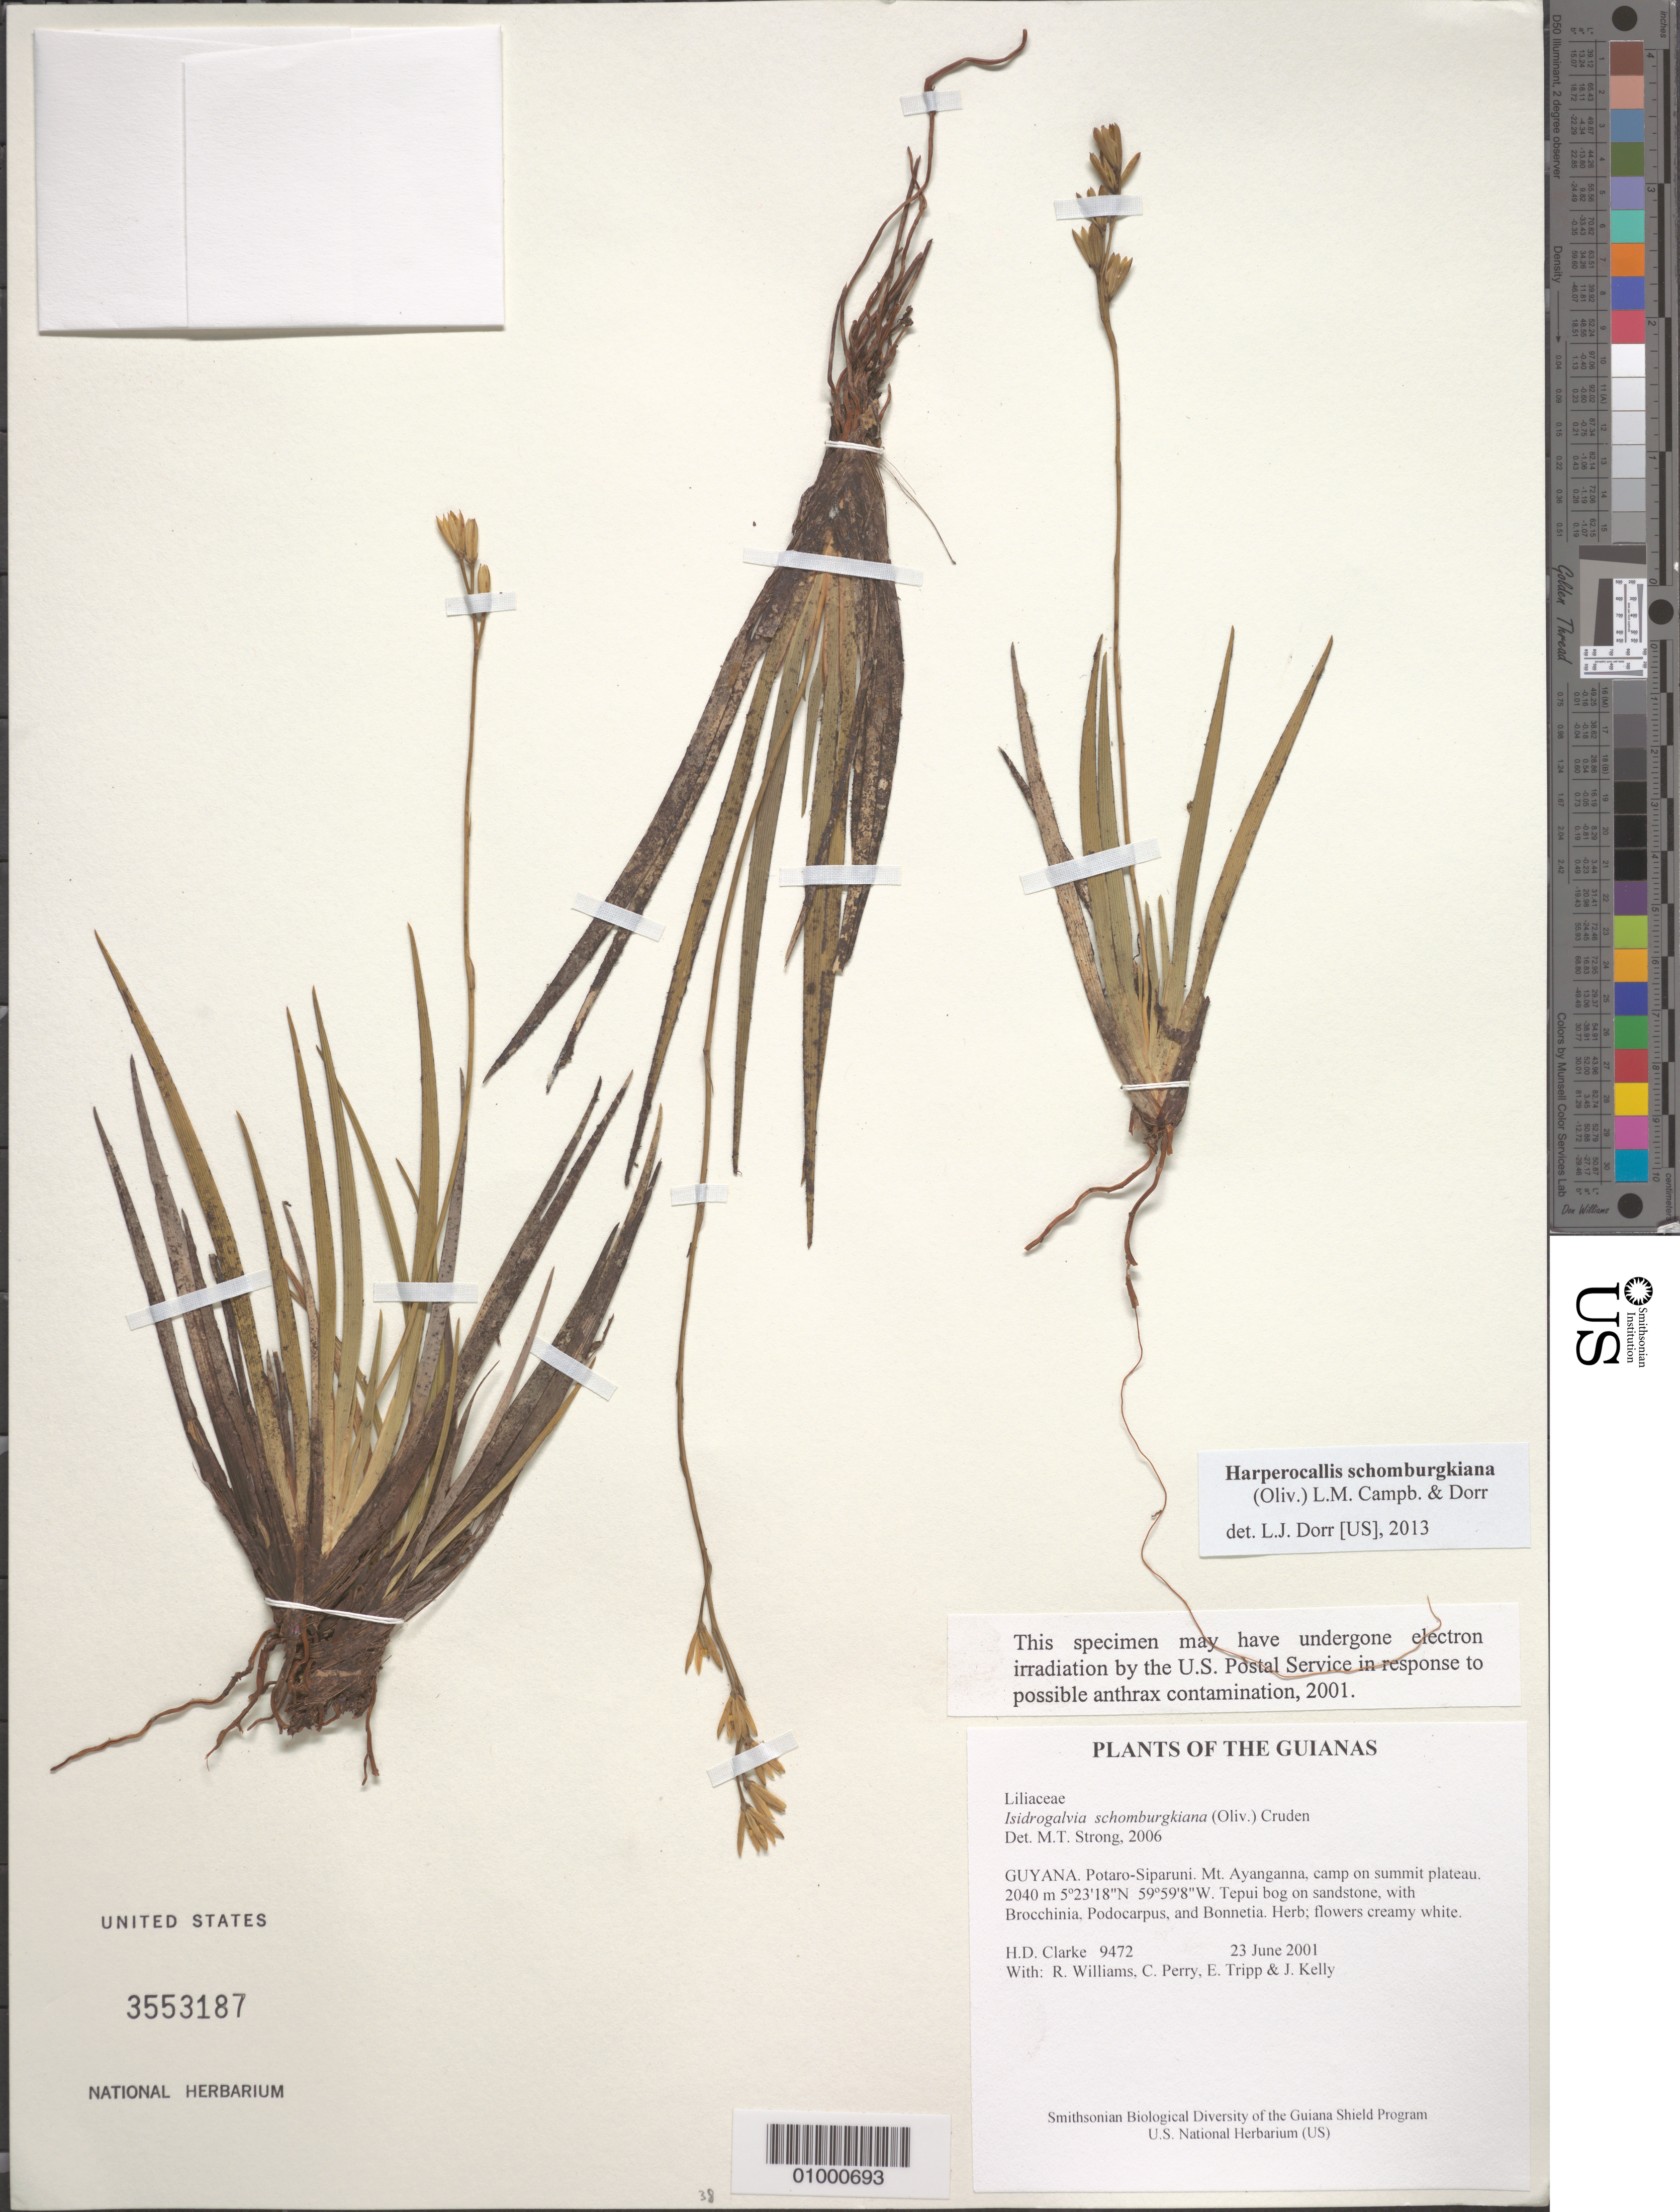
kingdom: Plantae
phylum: Tracheophyta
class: Liliopsida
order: Alismatales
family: Tofieldiaceae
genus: Harperocallis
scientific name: Harperocallis schomburgkiana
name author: (Oliv.) L.M. Campb. & Dorr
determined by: Dorr, L. J., (BOT), Smithsonian Institution - National Museum of Natural History (UNITED STATES)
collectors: H. D. Clarke, R. Williams, C. Perry, E. Tripp & J. Kelly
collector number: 9472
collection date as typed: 23 June 2001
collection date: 2001-06-23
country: Guyana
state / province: Potaro-Siparuni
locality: Mt. Ayanganna, camp on summit plateau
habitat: Tepui bog on sandstone, with Brocchinia, Podocarpus, and Bonnetia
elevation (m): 2040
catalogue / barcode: US 3553187